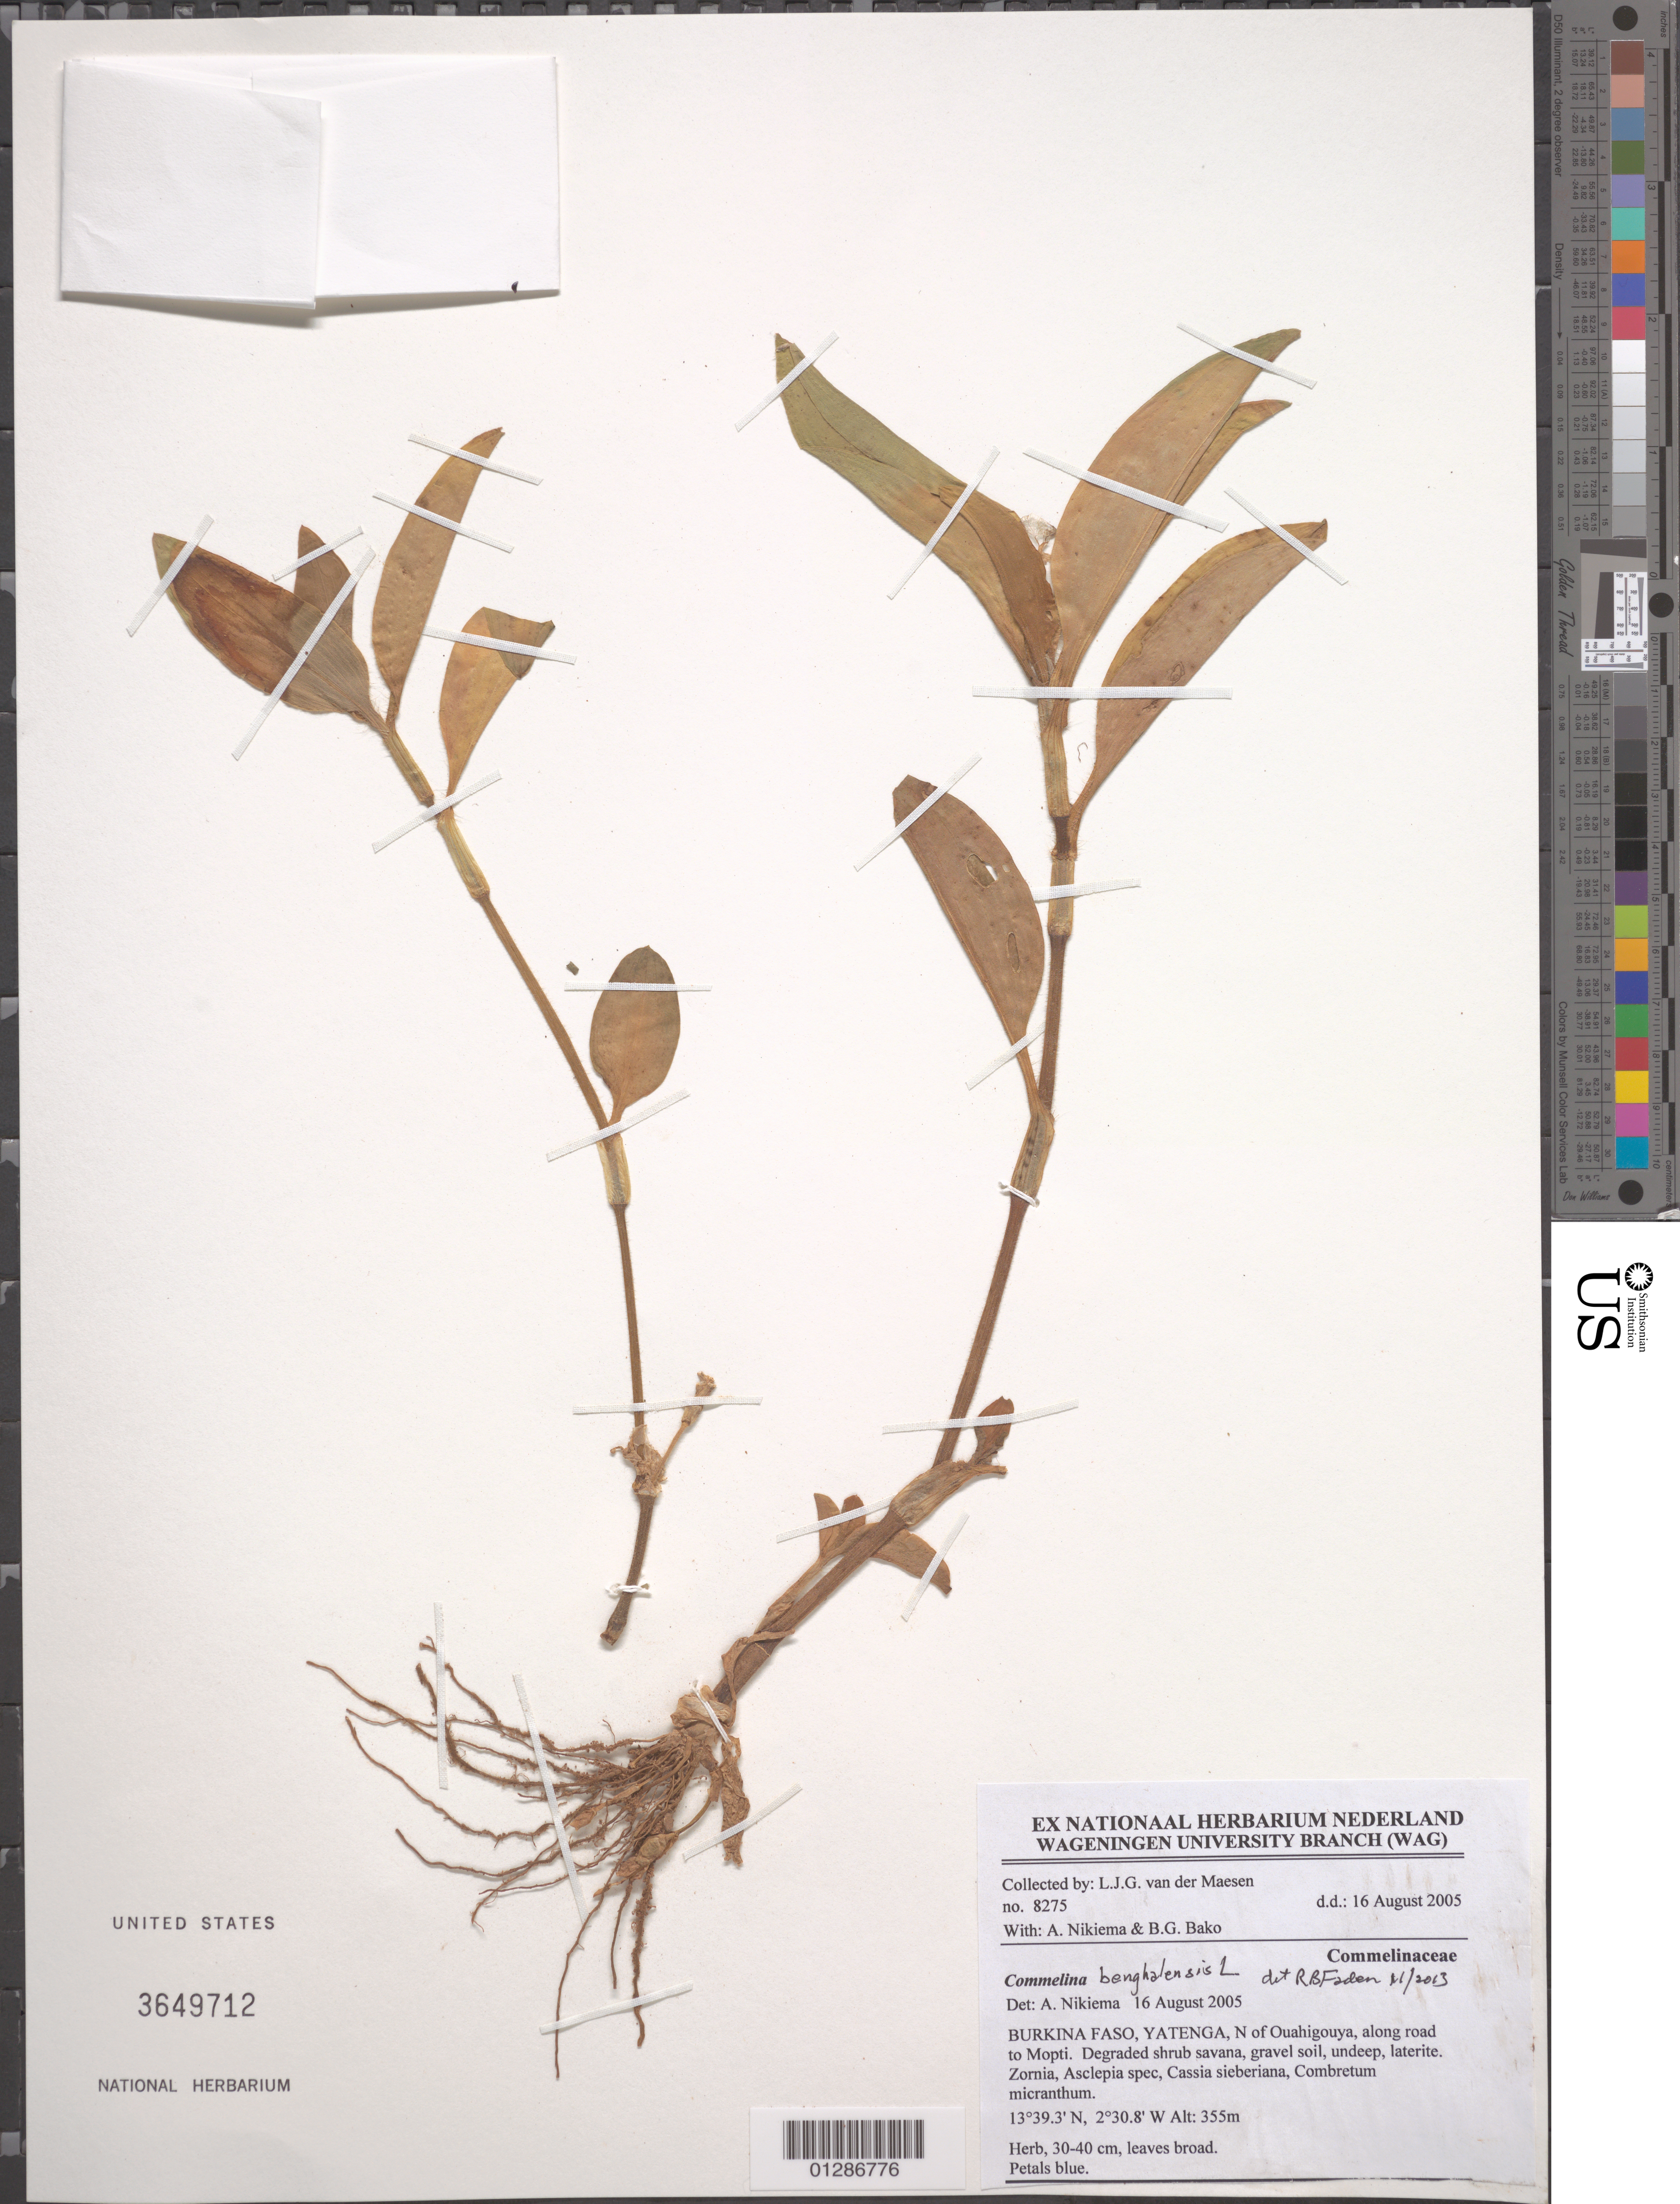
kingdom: Plantae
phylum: Tracheophyta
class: Liliopsida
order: Commelinales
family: Commelinaceae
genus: Commelina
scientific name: Commelina benghalensis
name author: L.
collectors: L. van der Maesen, A. Nikiema & B. Bako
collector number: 8275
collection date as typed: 16 Aug 2005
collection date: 2005-08-16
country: Burkina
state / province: Nord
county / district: Yatenga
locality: N of Ouahigouya, along road to Mopti.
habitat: Herb.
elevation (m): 355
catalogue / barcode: US 3649712